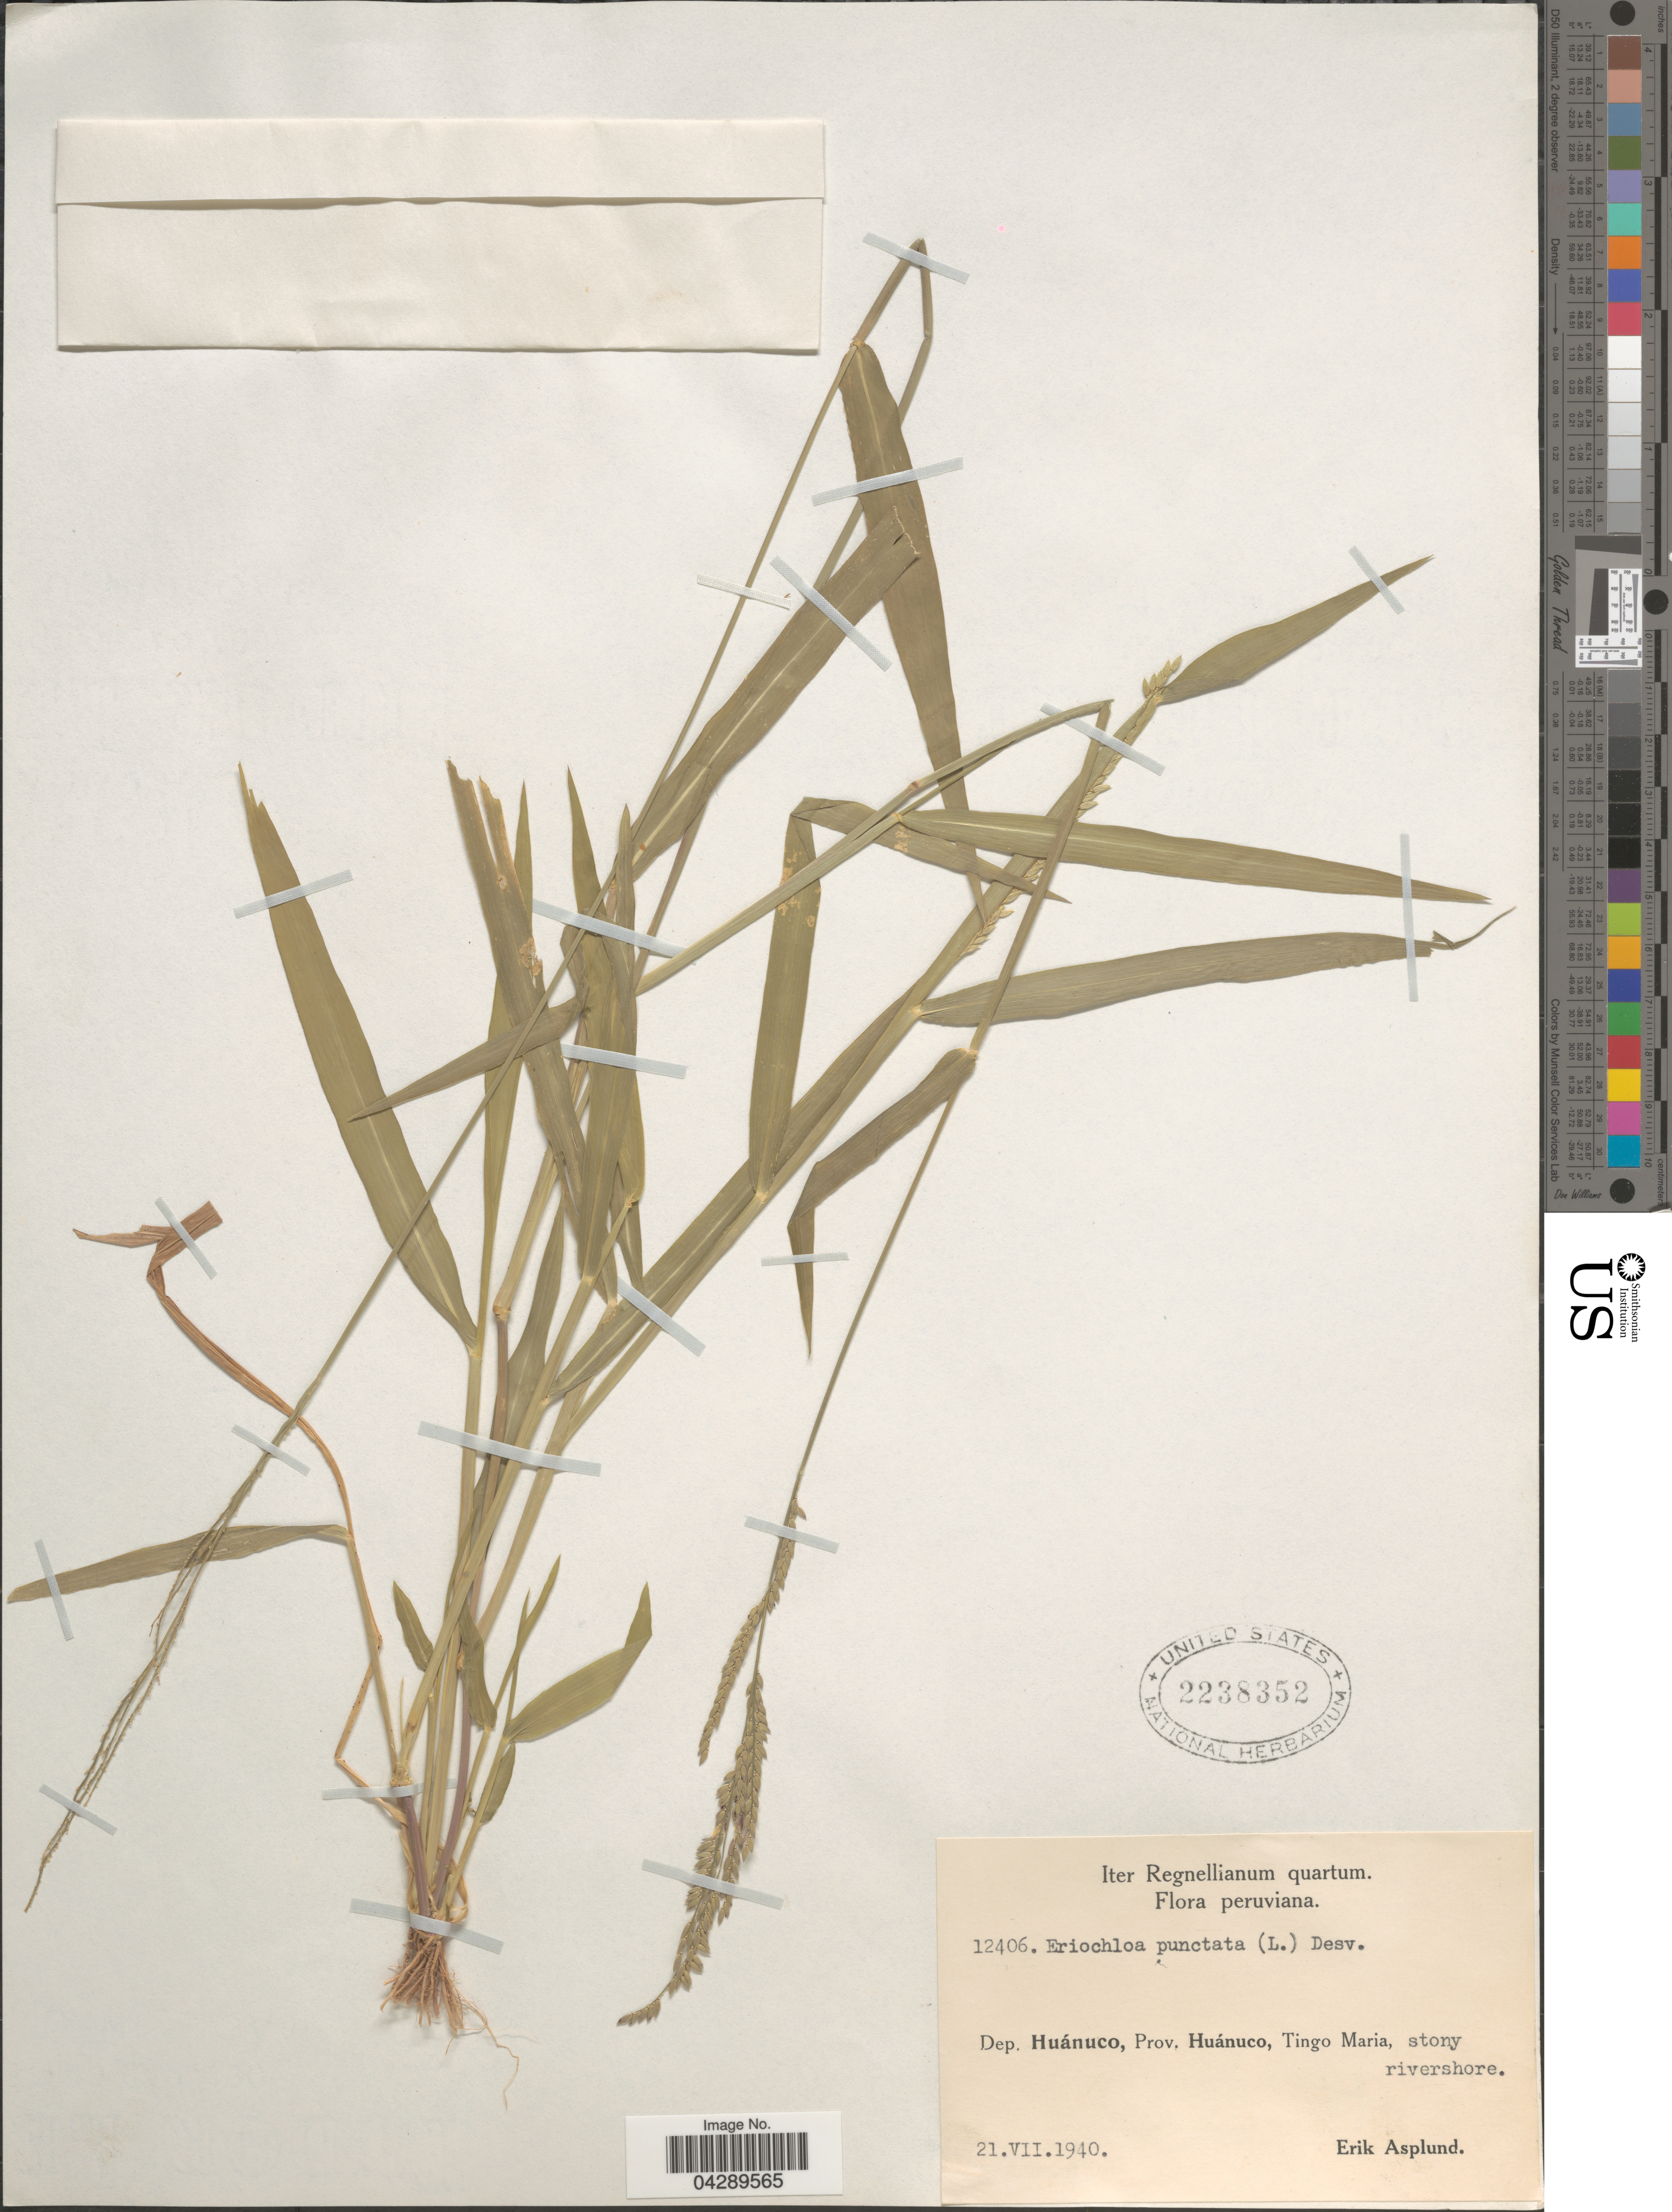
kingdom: Plantae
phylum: Tracheophyta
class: Liliopsida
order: Poales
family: Poaceae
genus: Eriochloa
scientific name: Eriochloa punctata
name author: (L.) Desv. ex Ham.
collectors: E. Asplund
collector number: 12406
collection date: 1940-07-21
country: Peru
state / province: Huánuco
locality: Iter Regnellianum quartum. Peruviana. Dep. Huánuco, Tingo Maria, stony rivershore.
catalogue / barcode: US 2238352